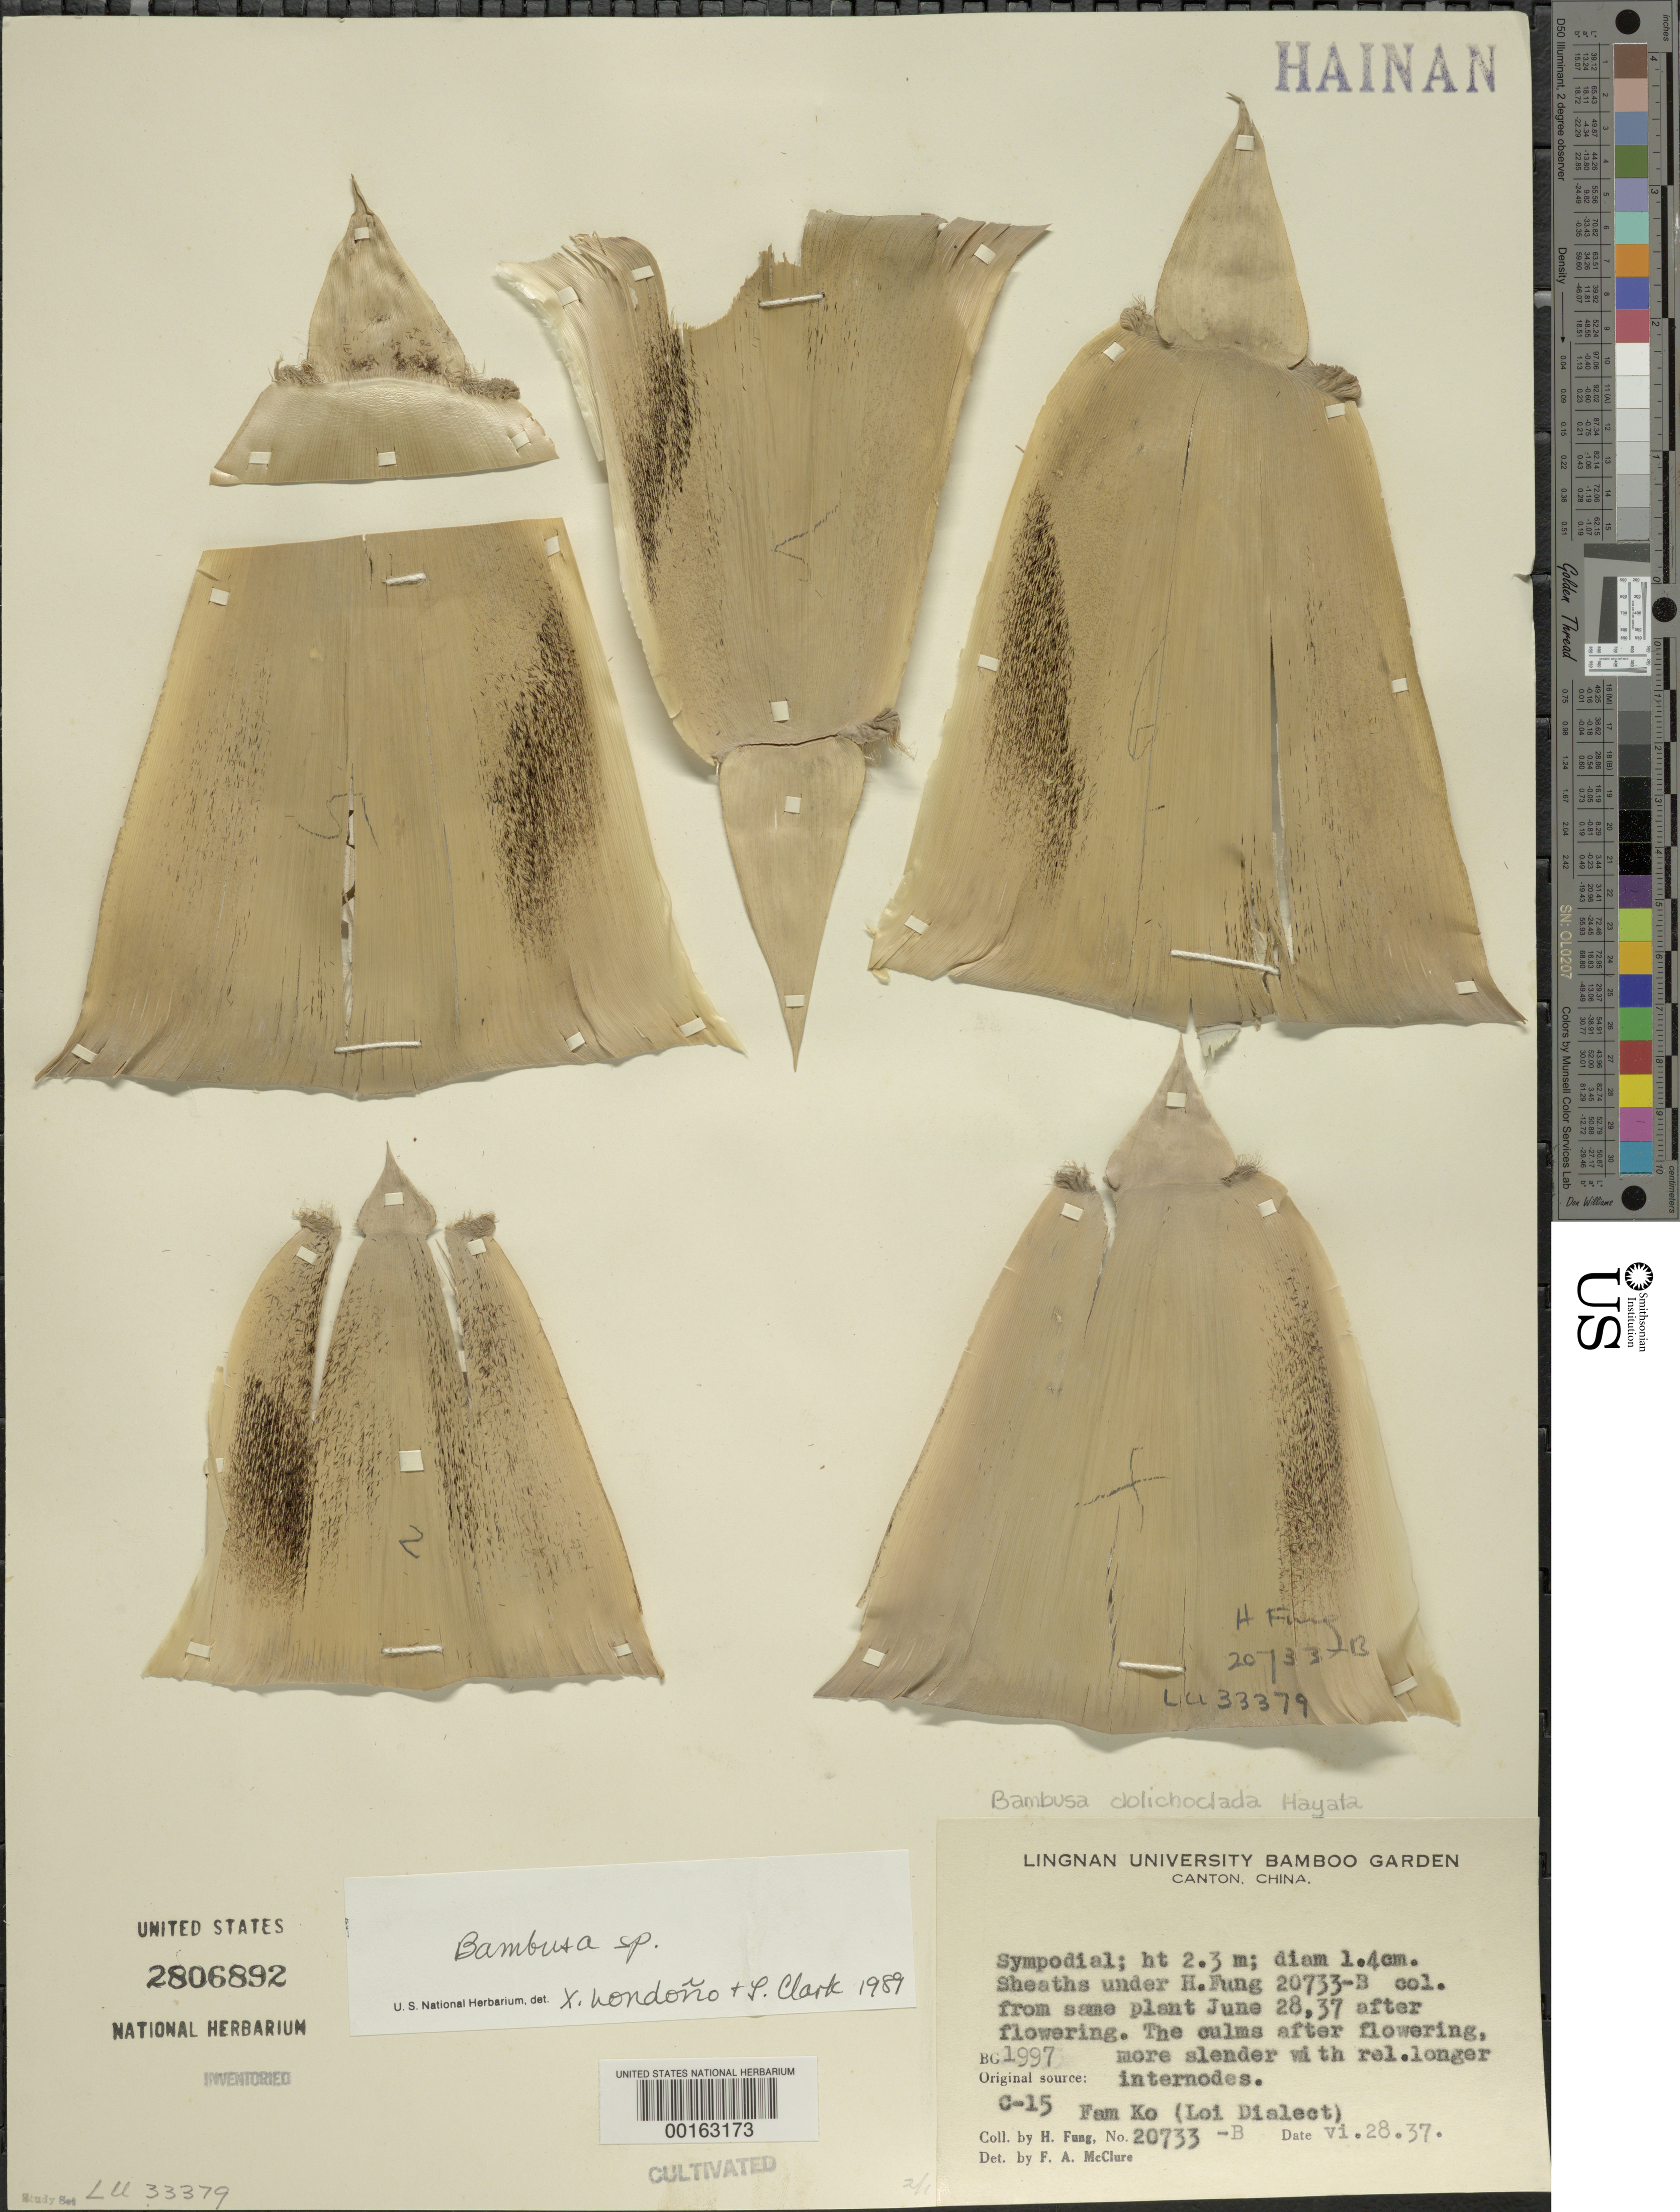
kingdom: Plantae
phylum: Tracheophyta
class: Liliopsida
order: Poales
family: Poaceae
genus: Bambusa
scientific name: Bambusa dolichoclada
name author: Hayata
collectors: H. L. Fung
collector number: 20733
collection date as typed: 28 Apr 1937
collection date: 1937-04-28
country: China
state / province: Guangdong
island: Honam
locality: Lingnan univ. bg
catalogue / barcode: US 2806892-2